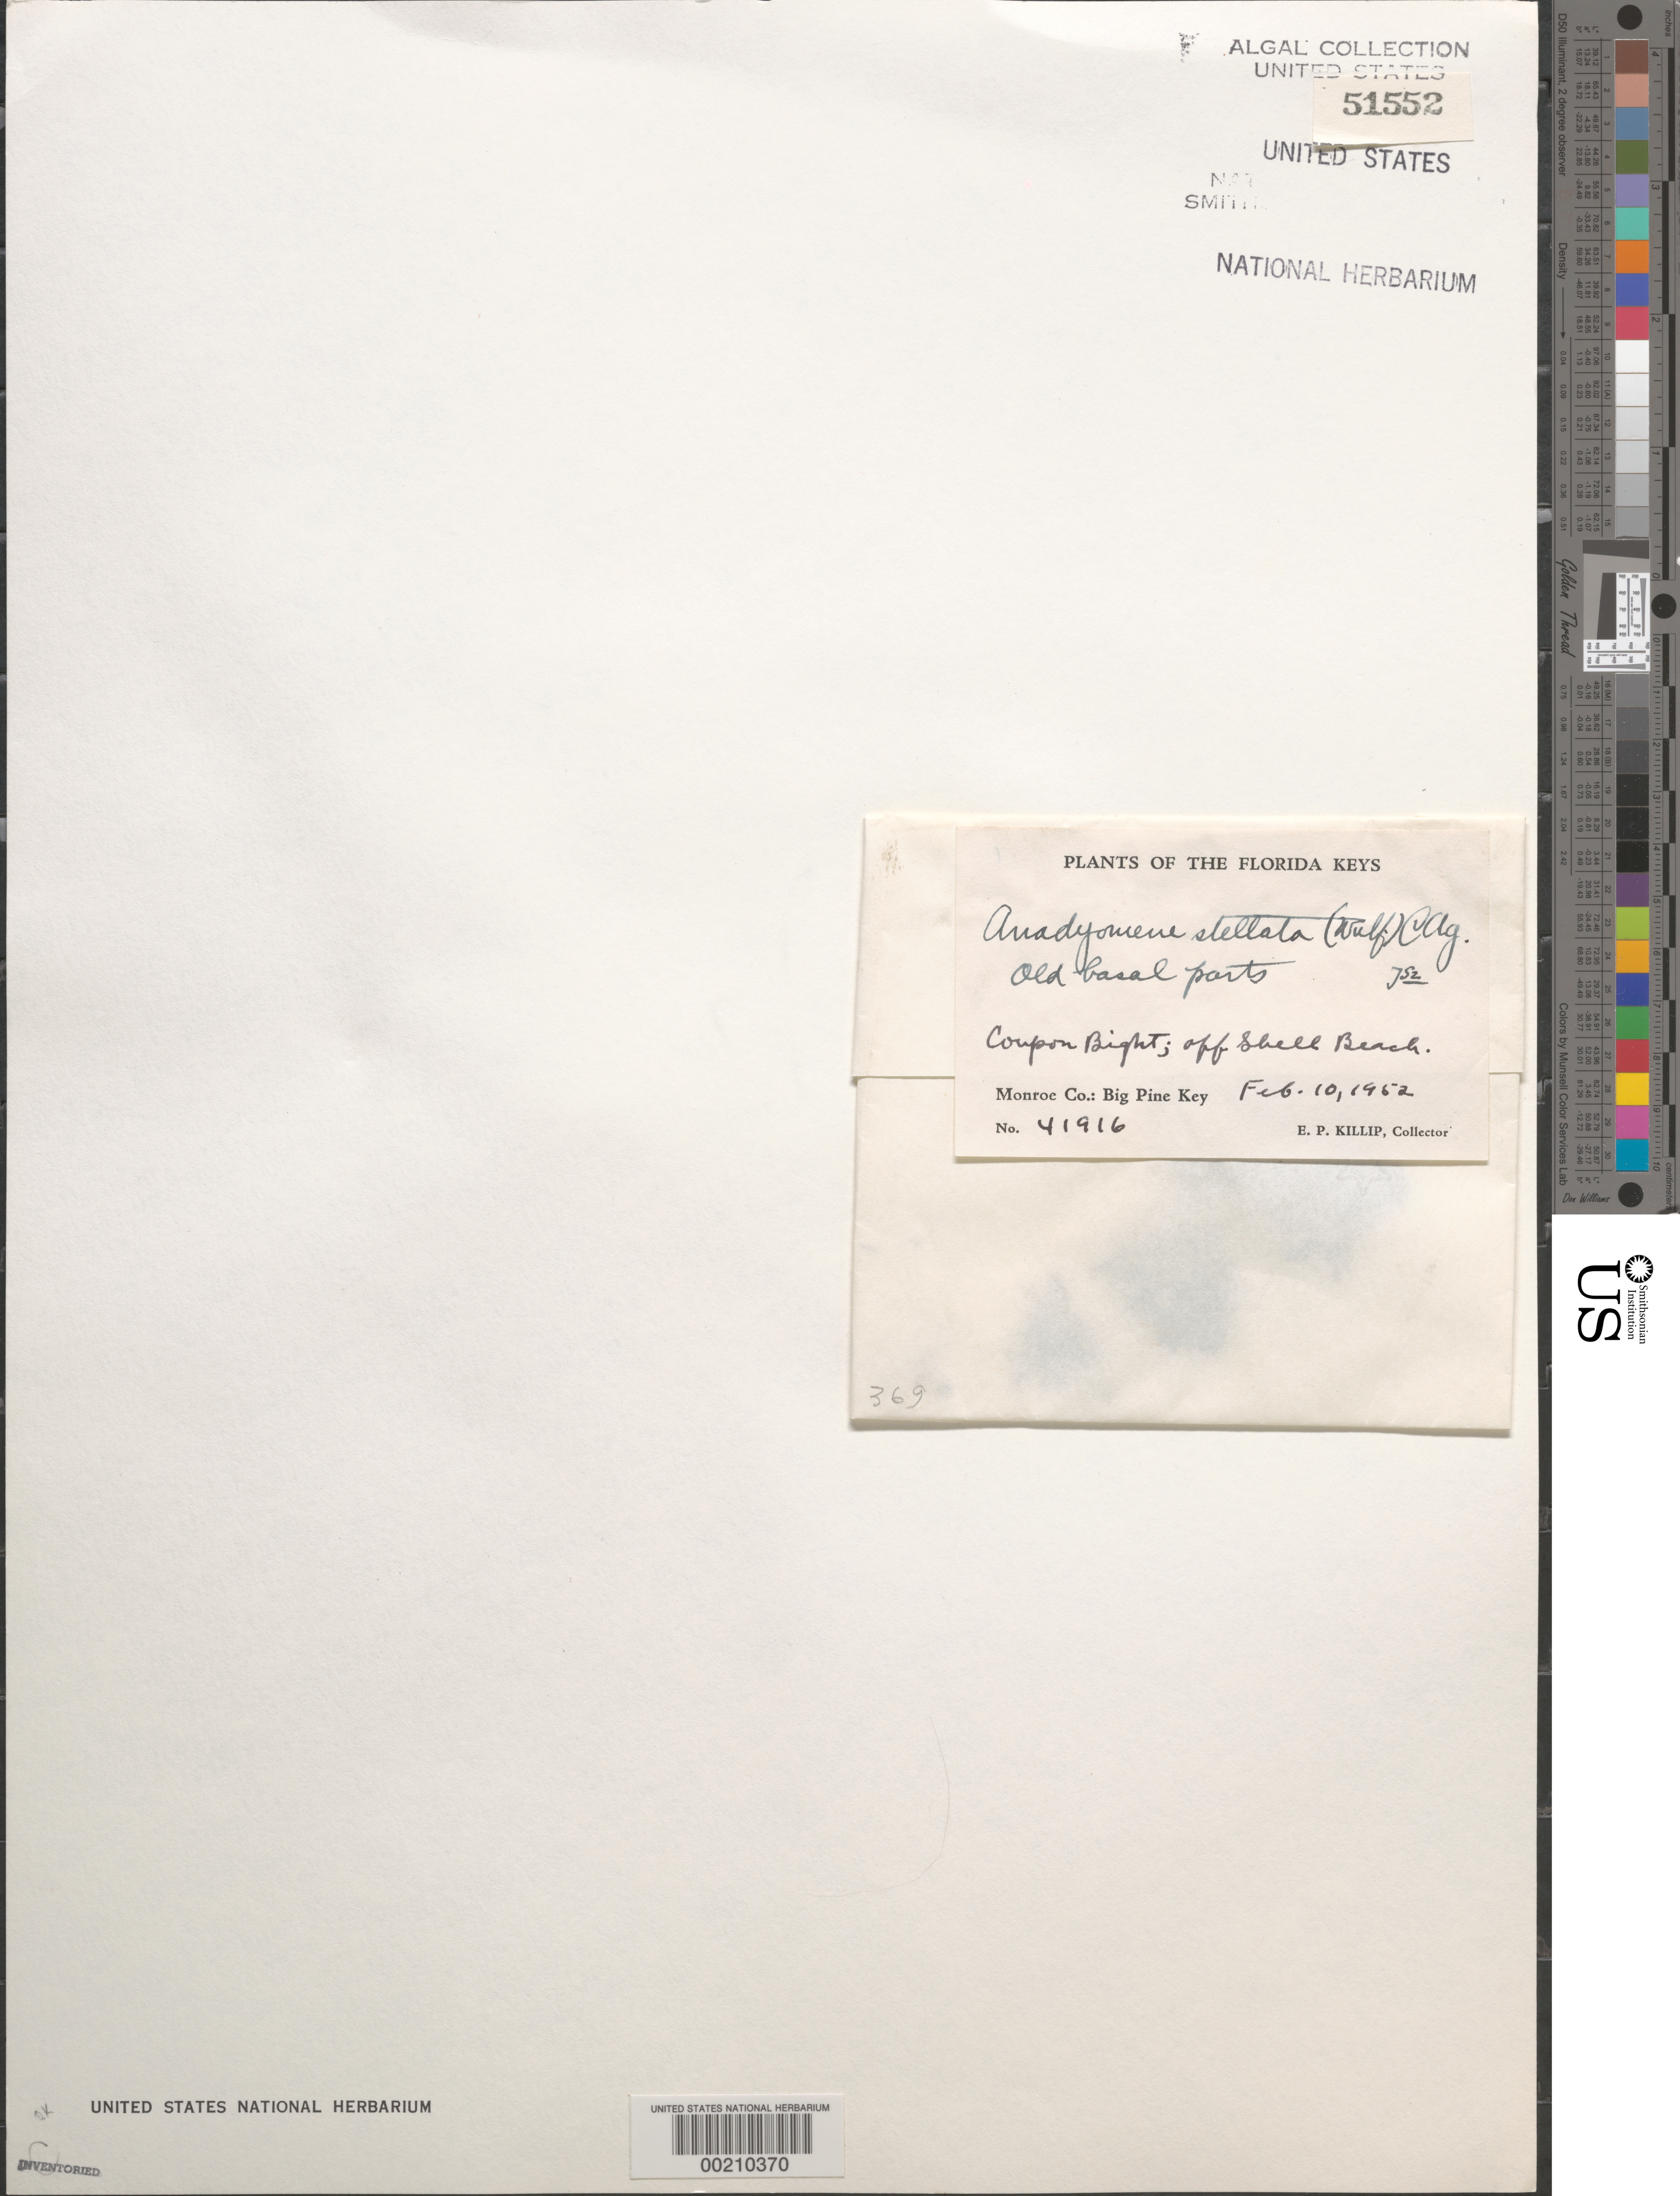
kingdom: Plantae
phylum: Chlorophyta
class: Ulvophyceae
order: Cladophorales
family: Anadyomenaceae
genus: Anadyomene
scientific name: Anadyomene stellata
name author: (Wulfen) C. Agardh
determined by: Taylor, William R.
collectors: E. P. Killip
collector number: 41916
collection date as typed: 10 Feb 1952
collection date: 1952-02-10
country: United States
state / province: Florida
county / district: Monroe County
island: Big Pine Key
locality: Coupon Bight off Shell Beach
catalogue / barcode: US 51552